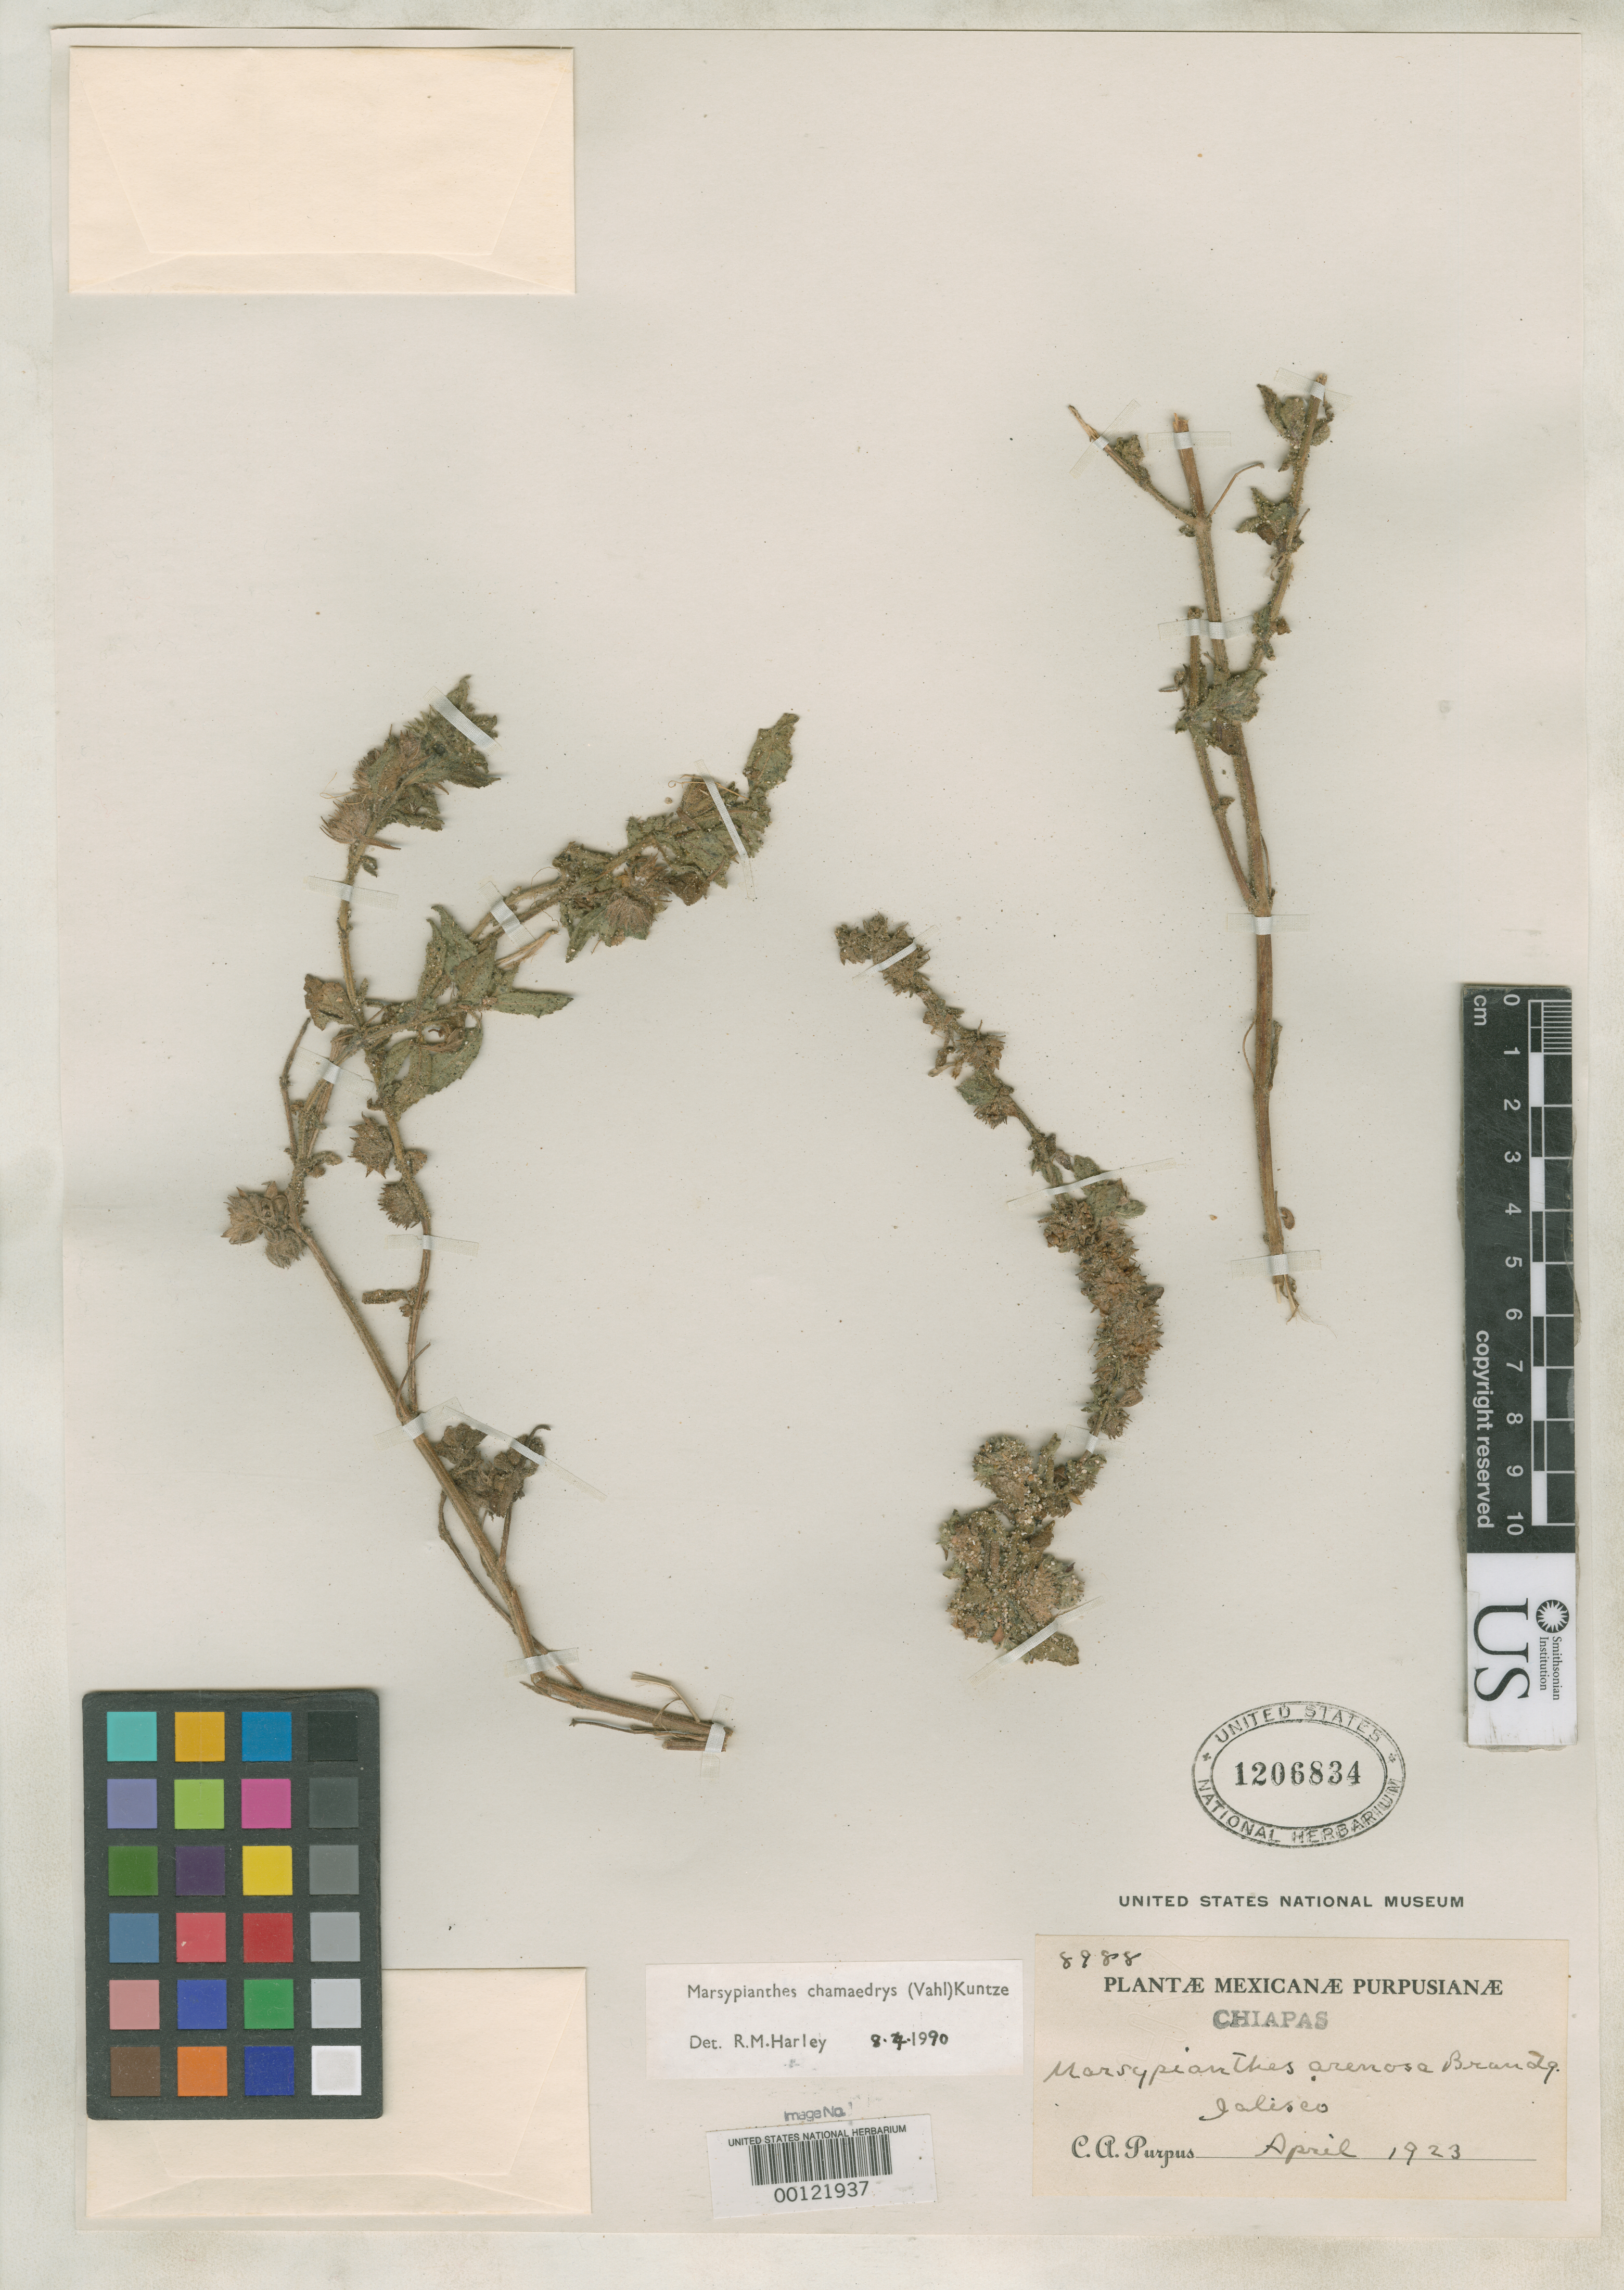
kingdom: Plantae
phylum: Tracheophyta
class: Magnoliopsida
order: Lamiales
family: Lamiaceae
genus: Marsypianthes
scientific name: Marsypianthes arenosa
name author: Brandegee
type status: Isotype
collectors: C. A. Purpus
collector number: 8988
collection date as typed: Apr 1923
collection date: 1923-04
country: Mexico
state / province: Jalisco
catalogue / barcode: US 1206834